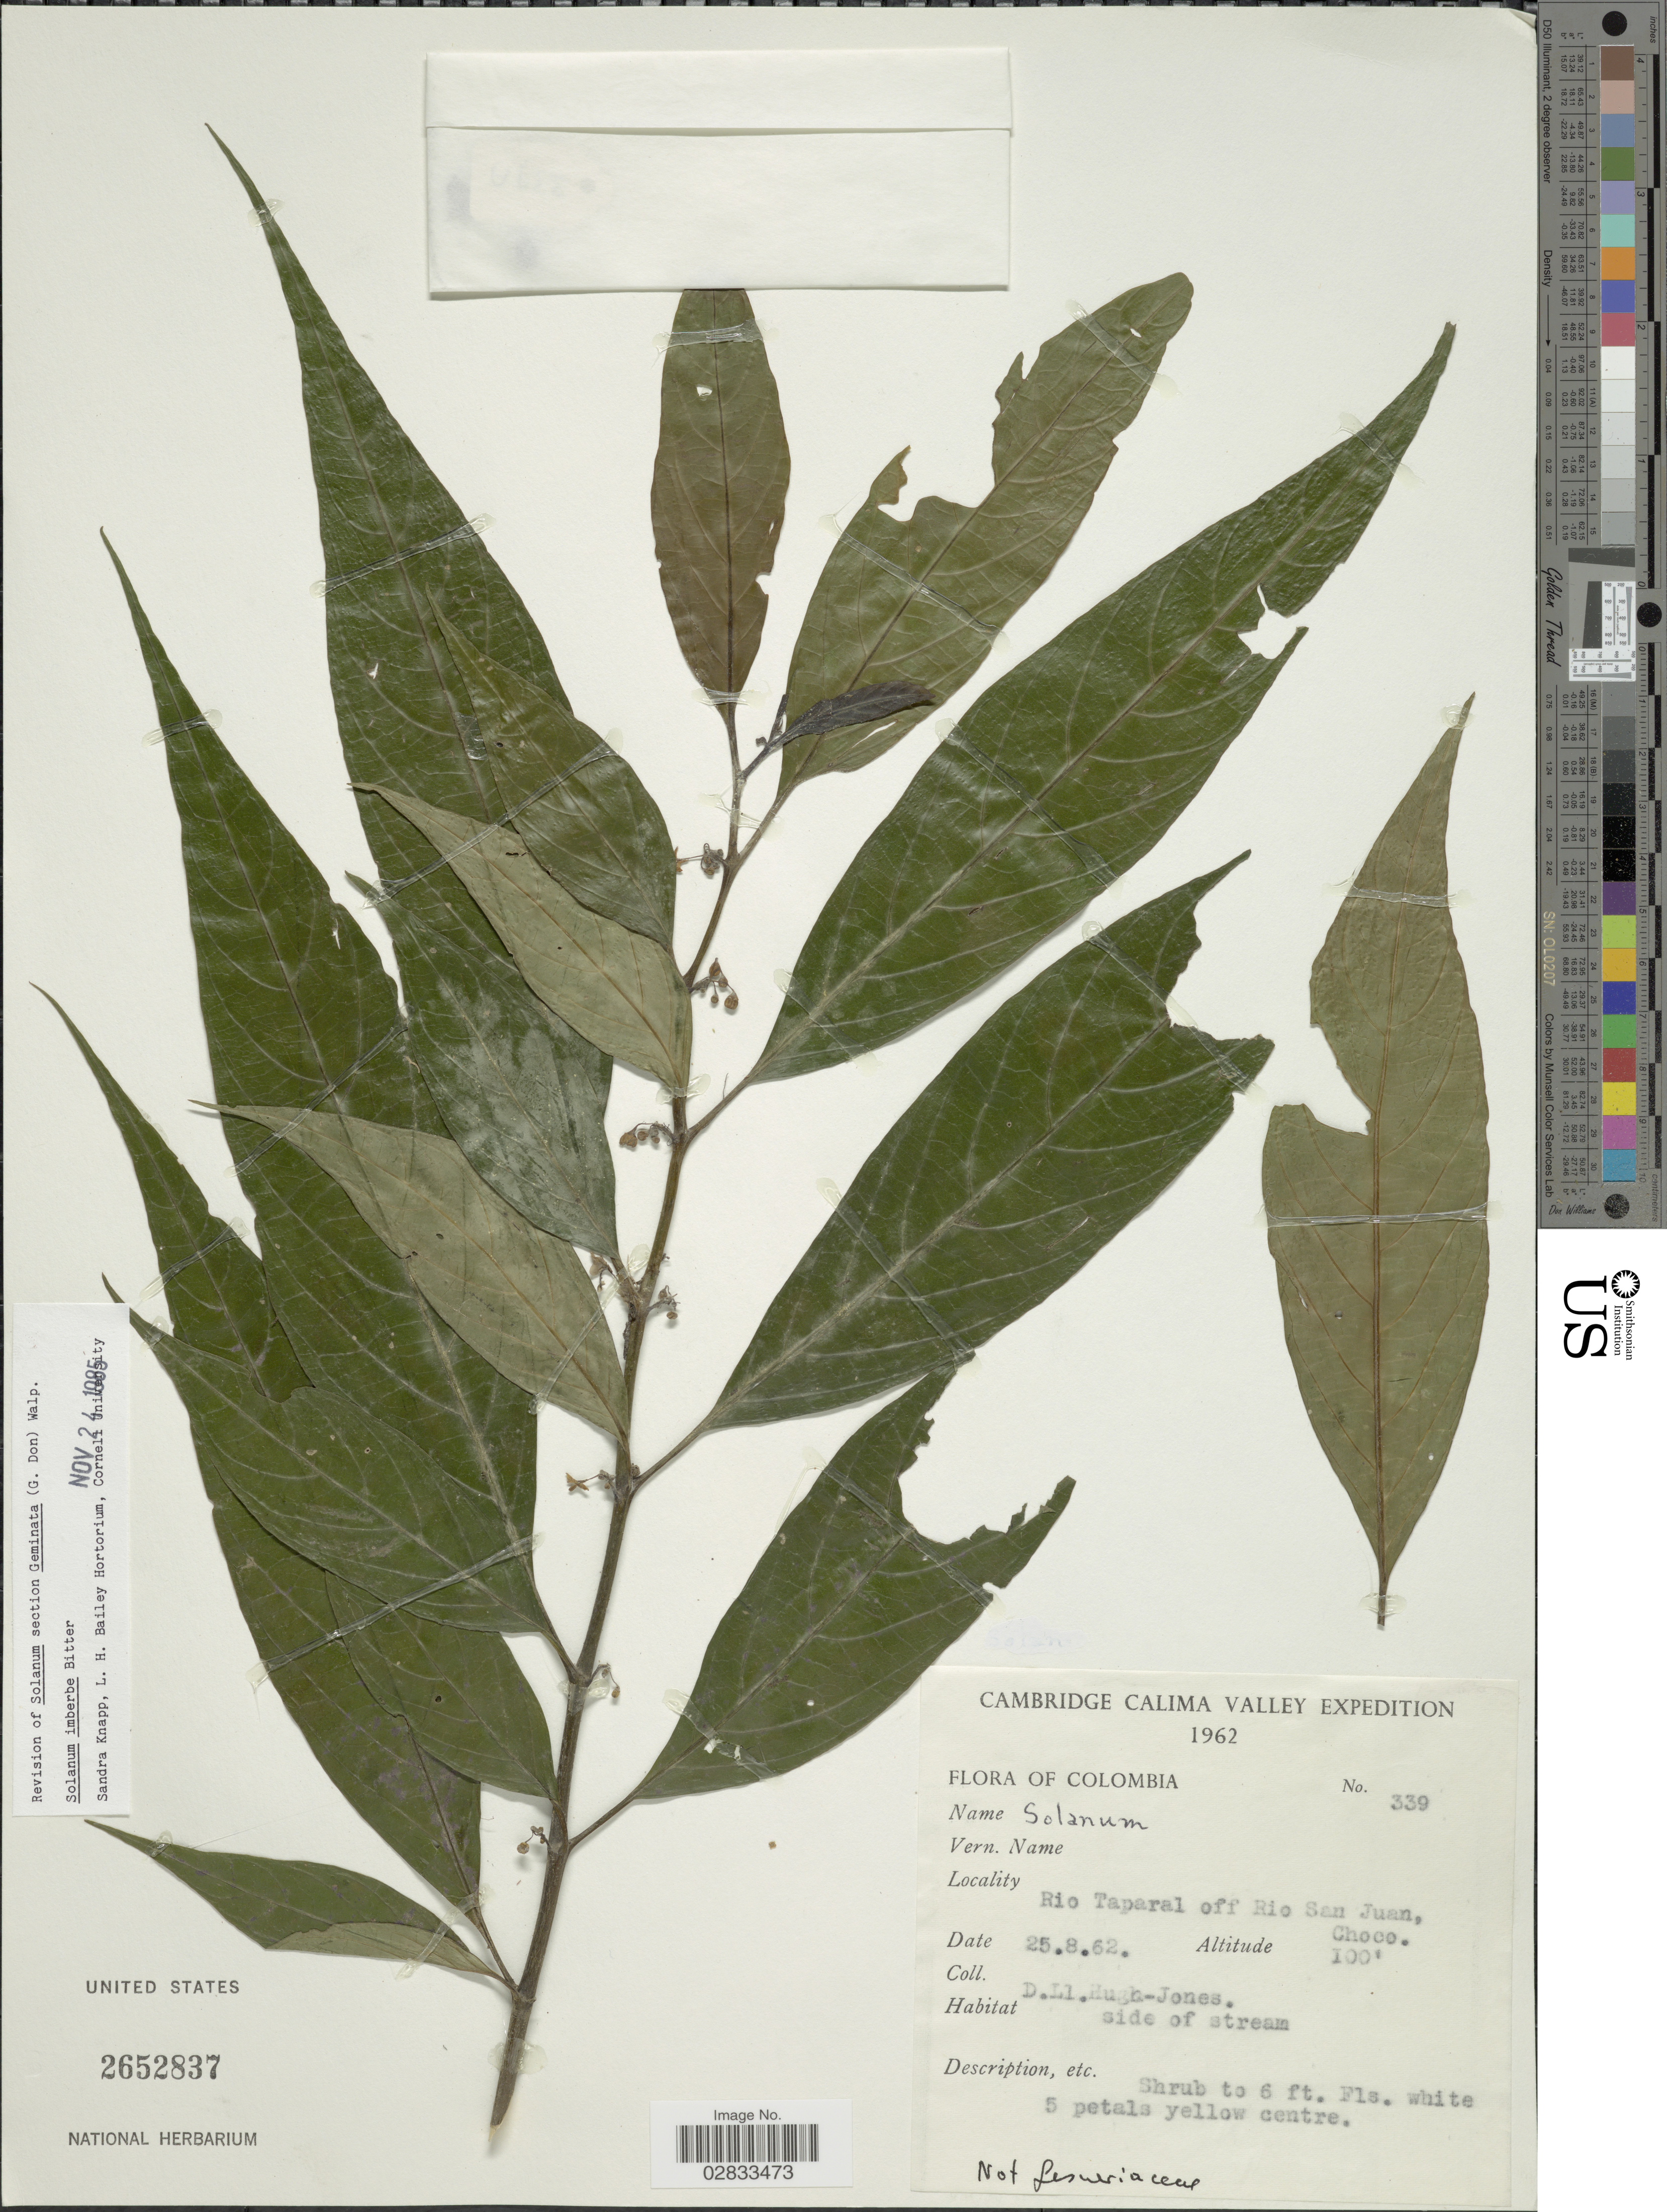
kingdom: Plantae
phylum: Tracheophyta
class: Magnoliopsida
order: Solanales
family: Solanaceae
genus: Solanum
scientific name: Solanum imberbe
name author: Bitter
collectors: D. Hugh-Jones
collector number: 339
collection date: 1962-08-25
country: Colombia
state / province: Chocó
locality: Rio Taparal off Rio San Juan. Calima Valley.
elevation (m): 30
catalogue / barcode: US 2652837